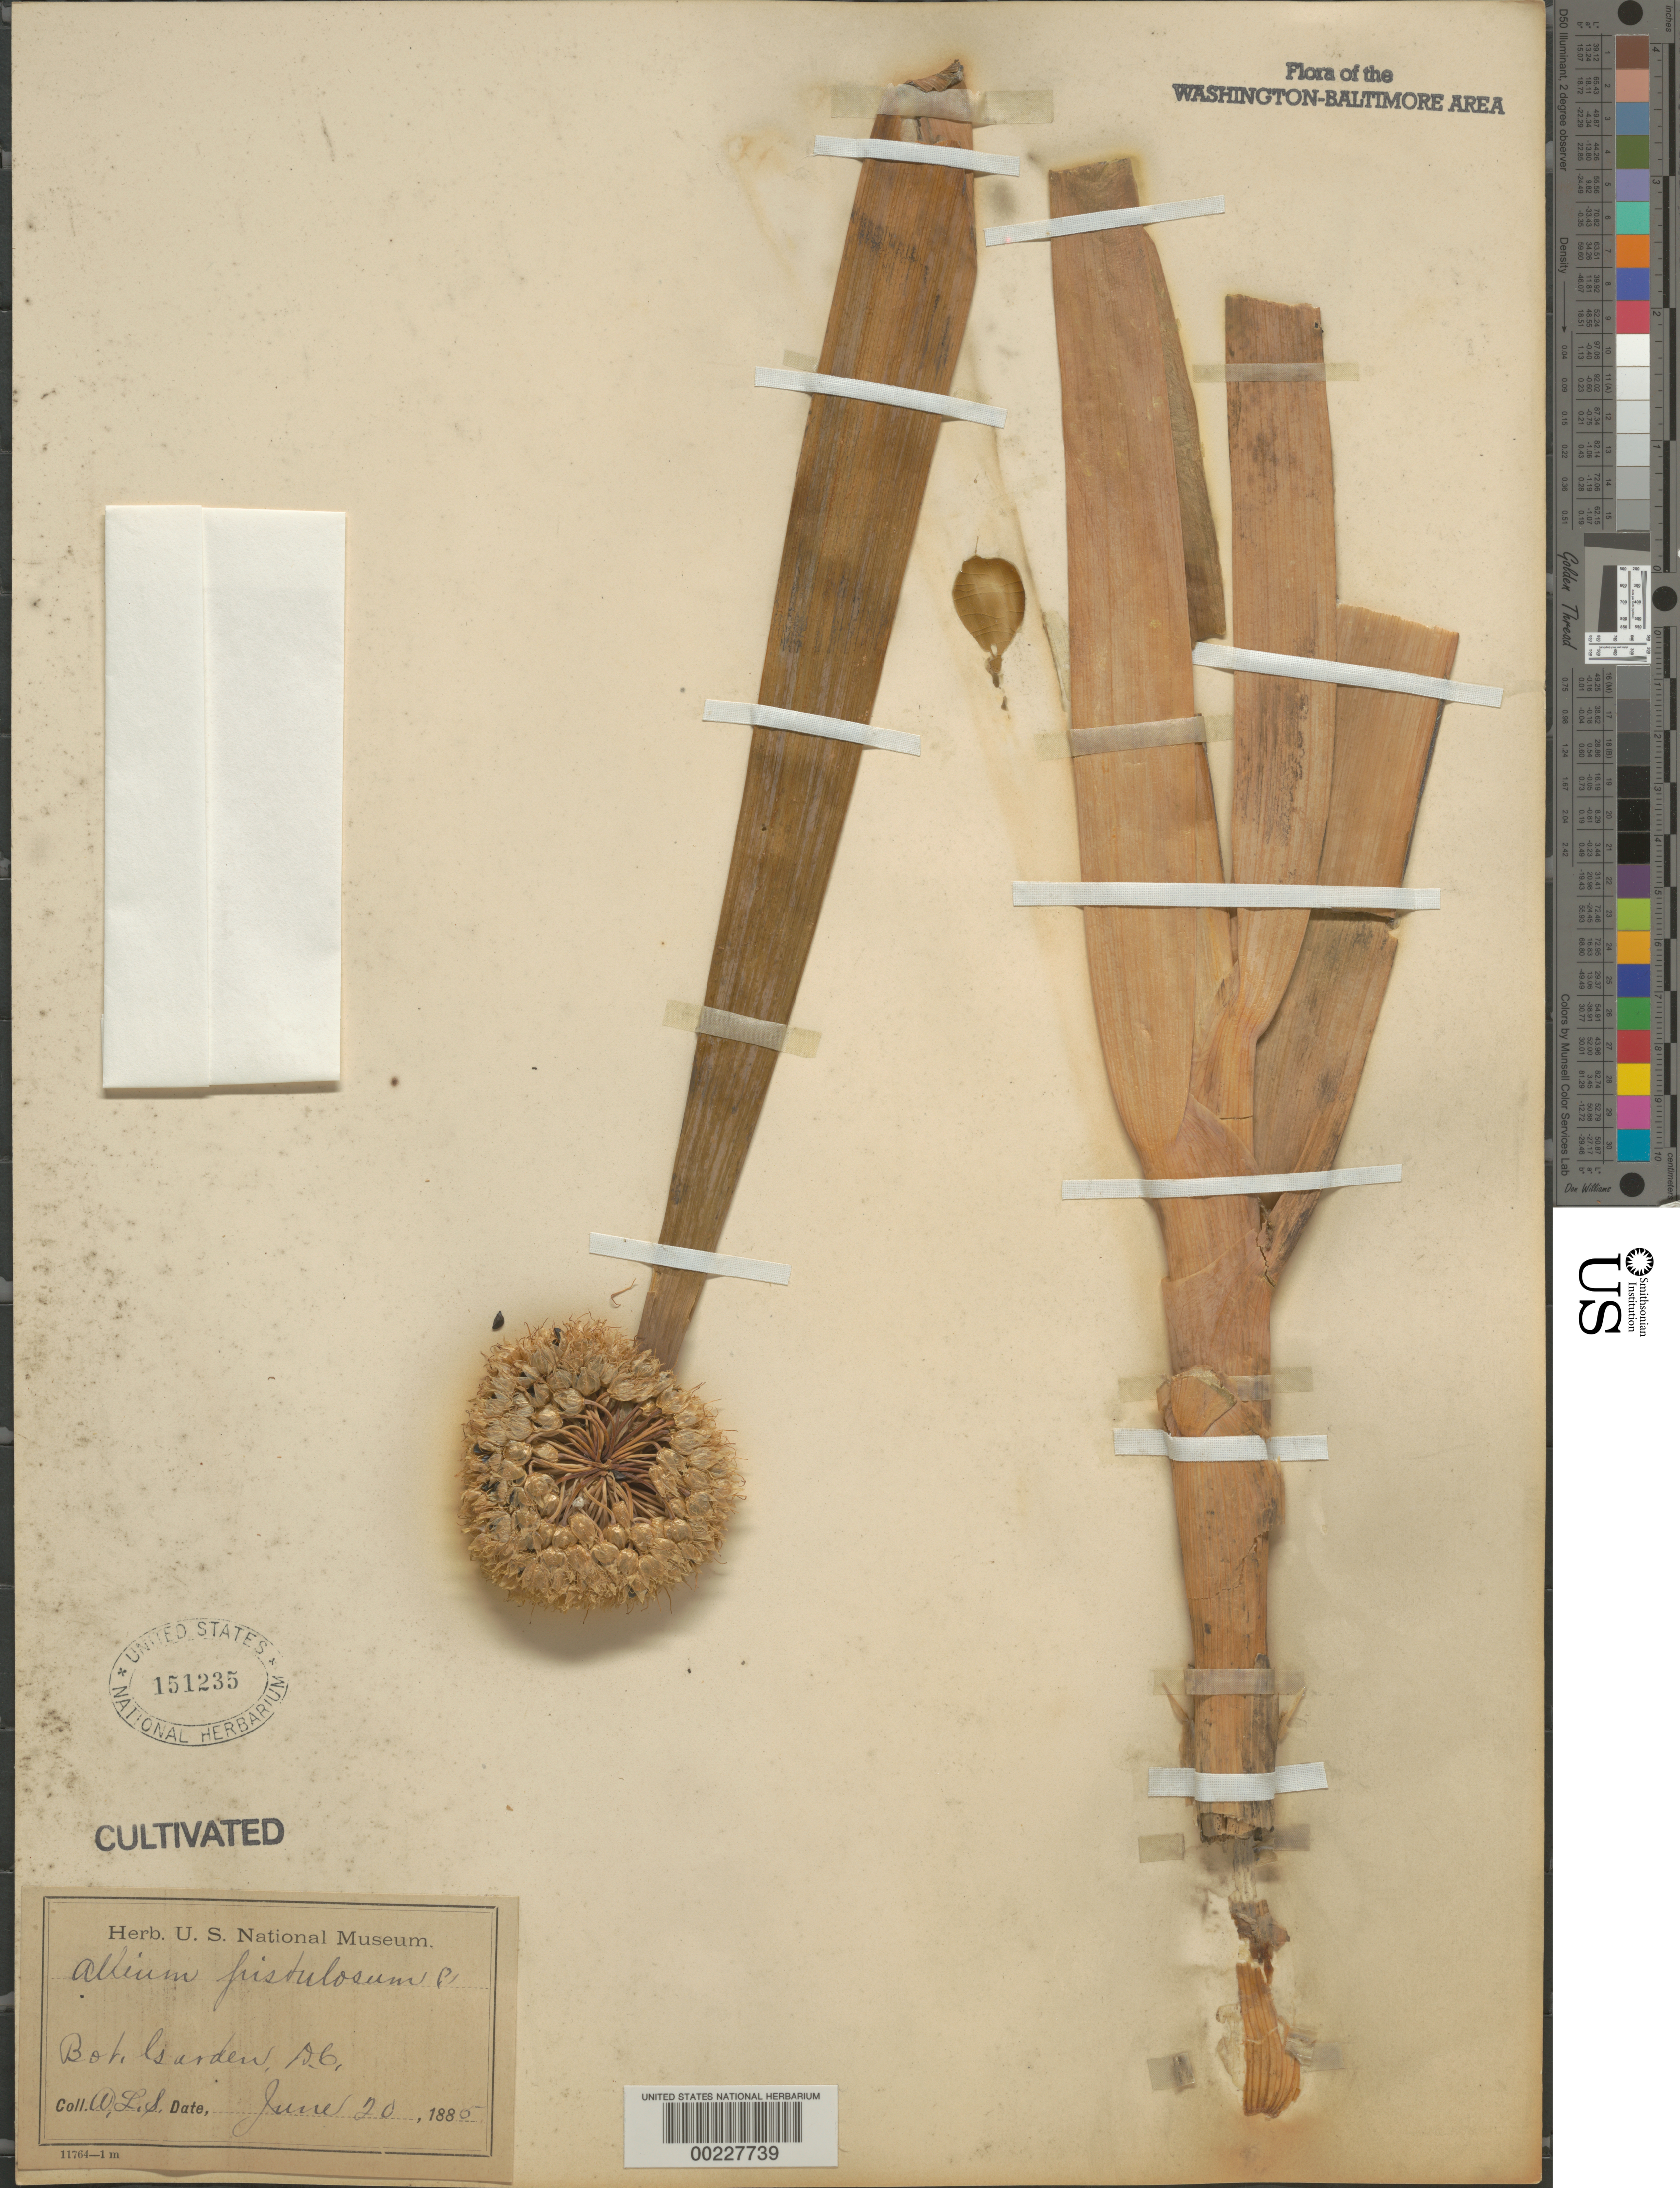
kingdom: Plantae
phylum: Tracheophyta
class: Liliopsida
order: Asparagales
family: Amaryllidaceae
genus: Allium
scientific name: Allium fistulosum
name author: L.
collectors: A. L. Schott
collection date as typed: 20 Jun 1885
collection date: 1885-06-20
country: United States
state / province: District of Columbia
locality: Botanical Gardens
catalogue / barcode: US 151235